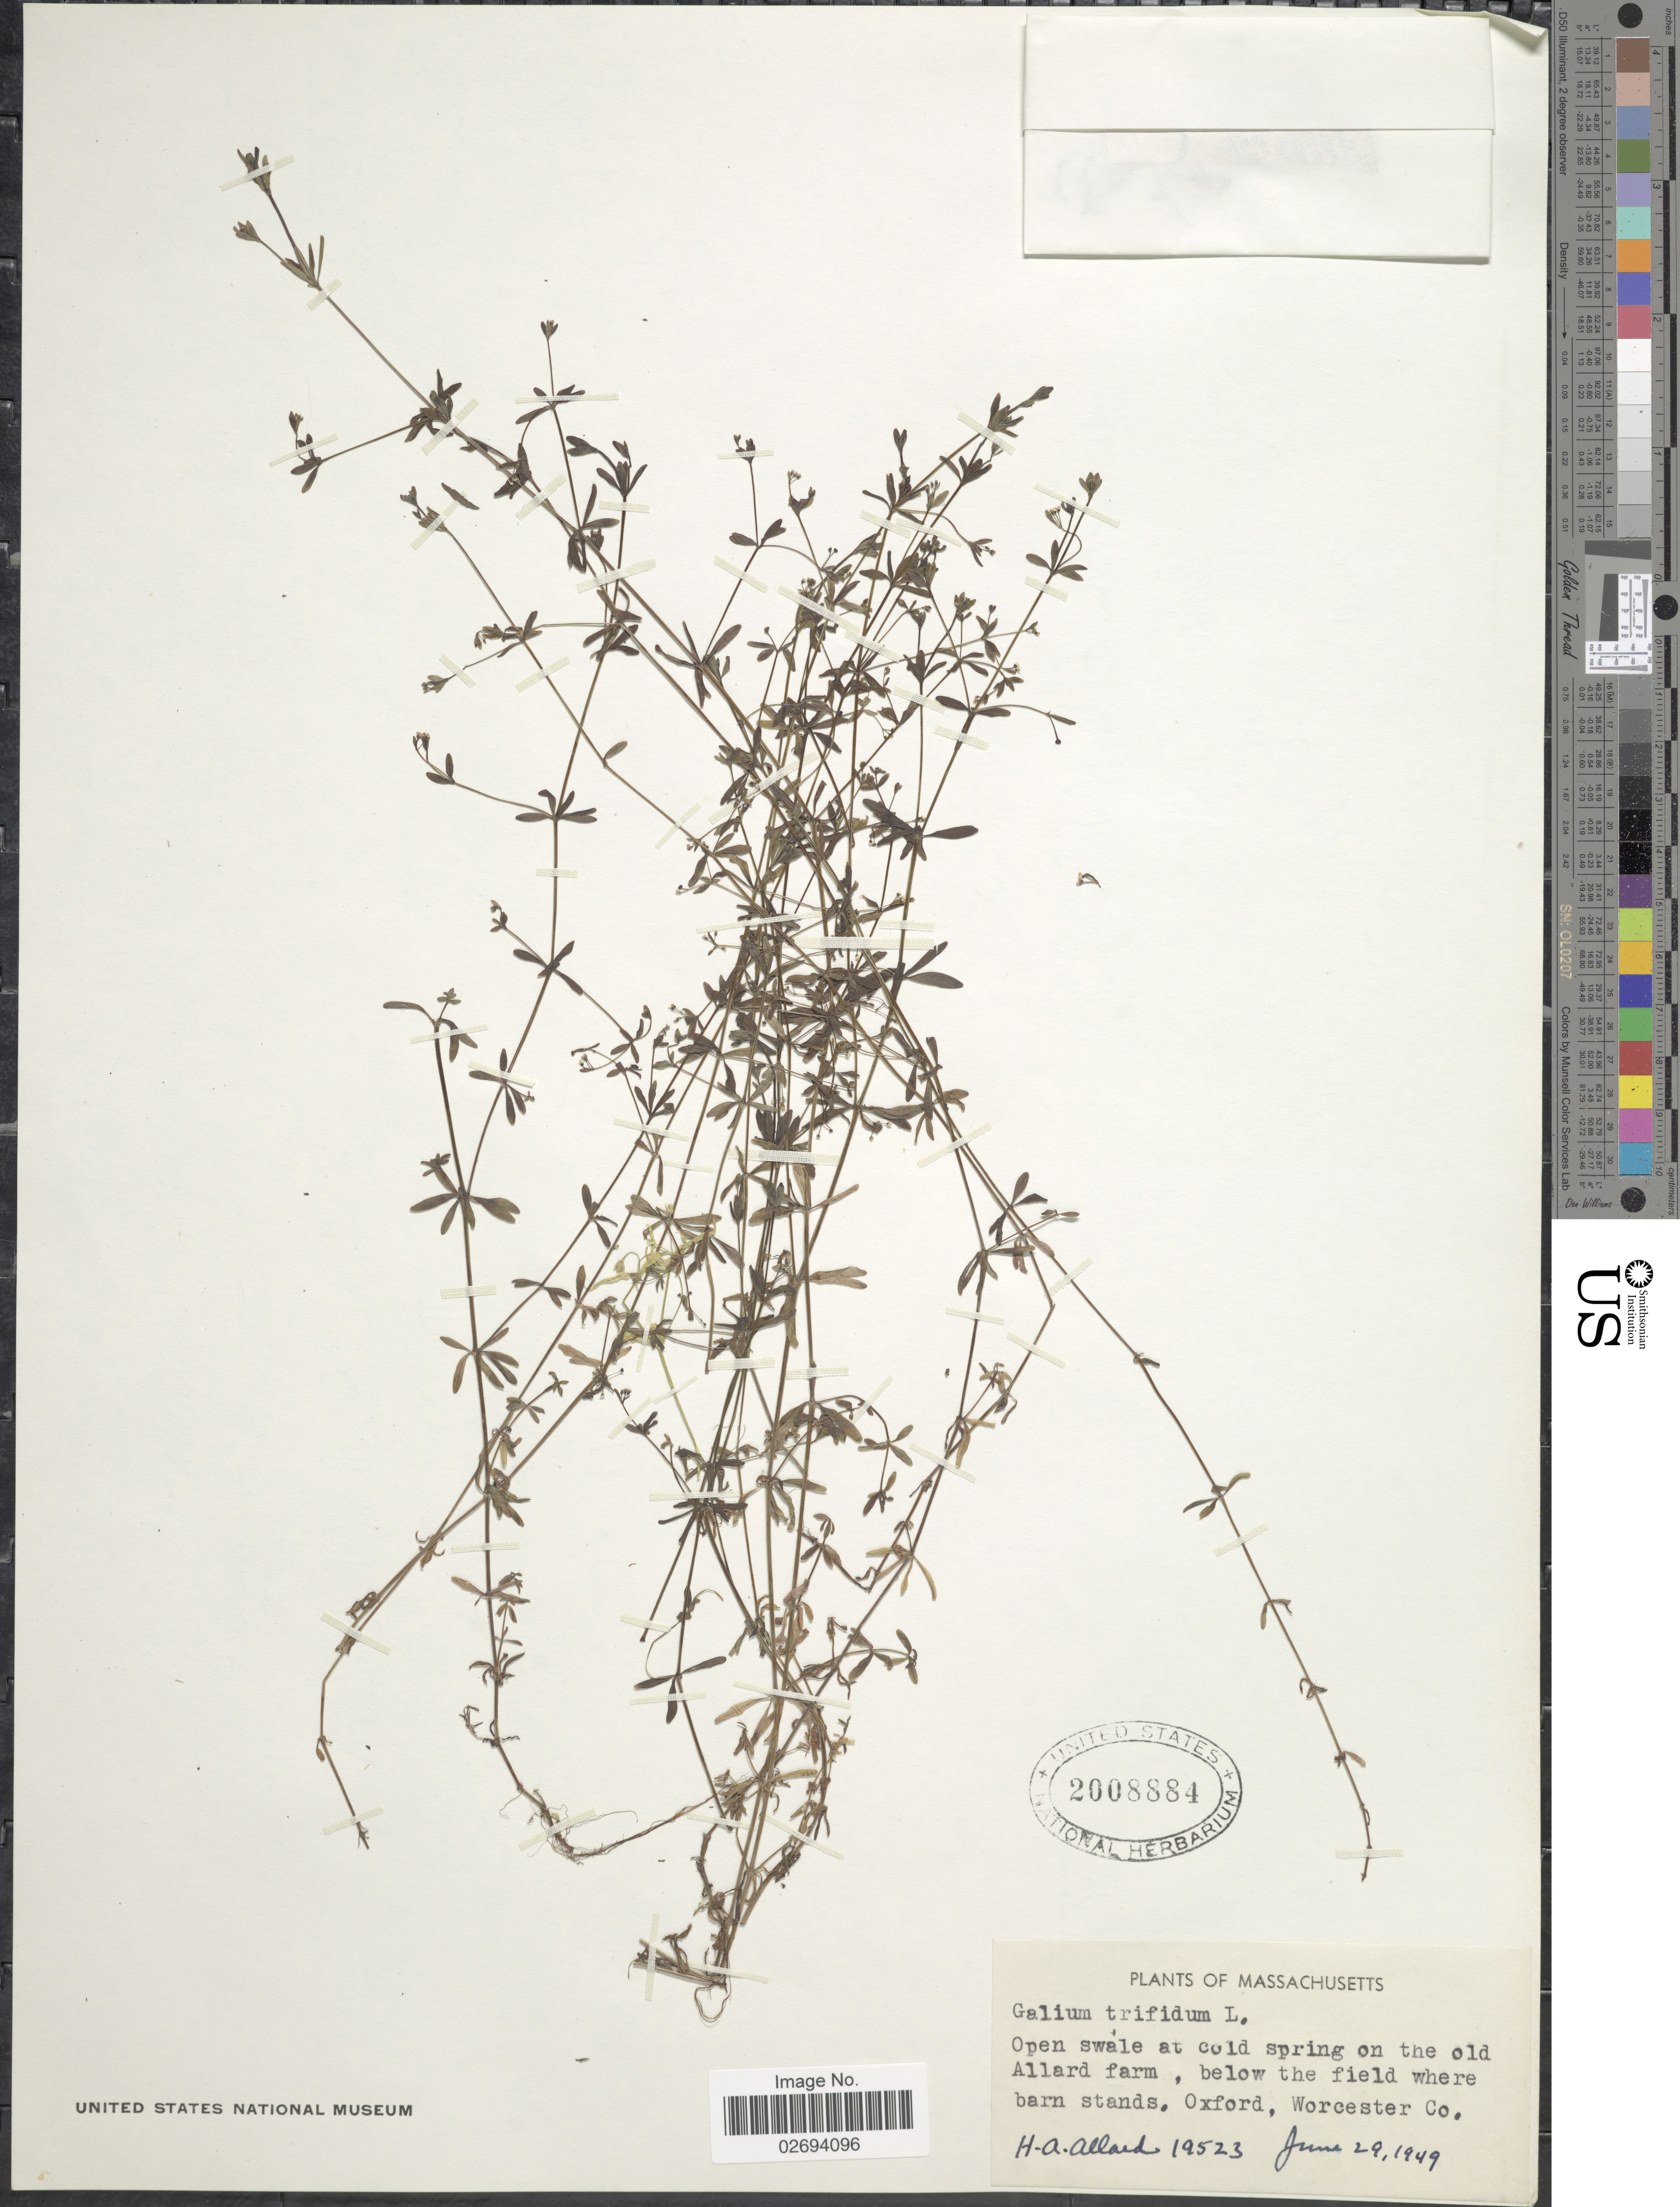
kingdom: Plantae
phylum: Tracheophyta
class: Magnoliopsida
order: Gentianales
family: Rubiaceae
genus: Galium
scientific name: Galium trifidum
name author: L.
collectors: H. A. Allard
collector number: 19523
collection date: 1949-06-29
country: United States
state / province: Massachusetts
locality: Open swale at cold spring on the old Allard farm, below the old field where barn stands, Oxford, Worcester Co.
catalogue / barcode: US 2008884